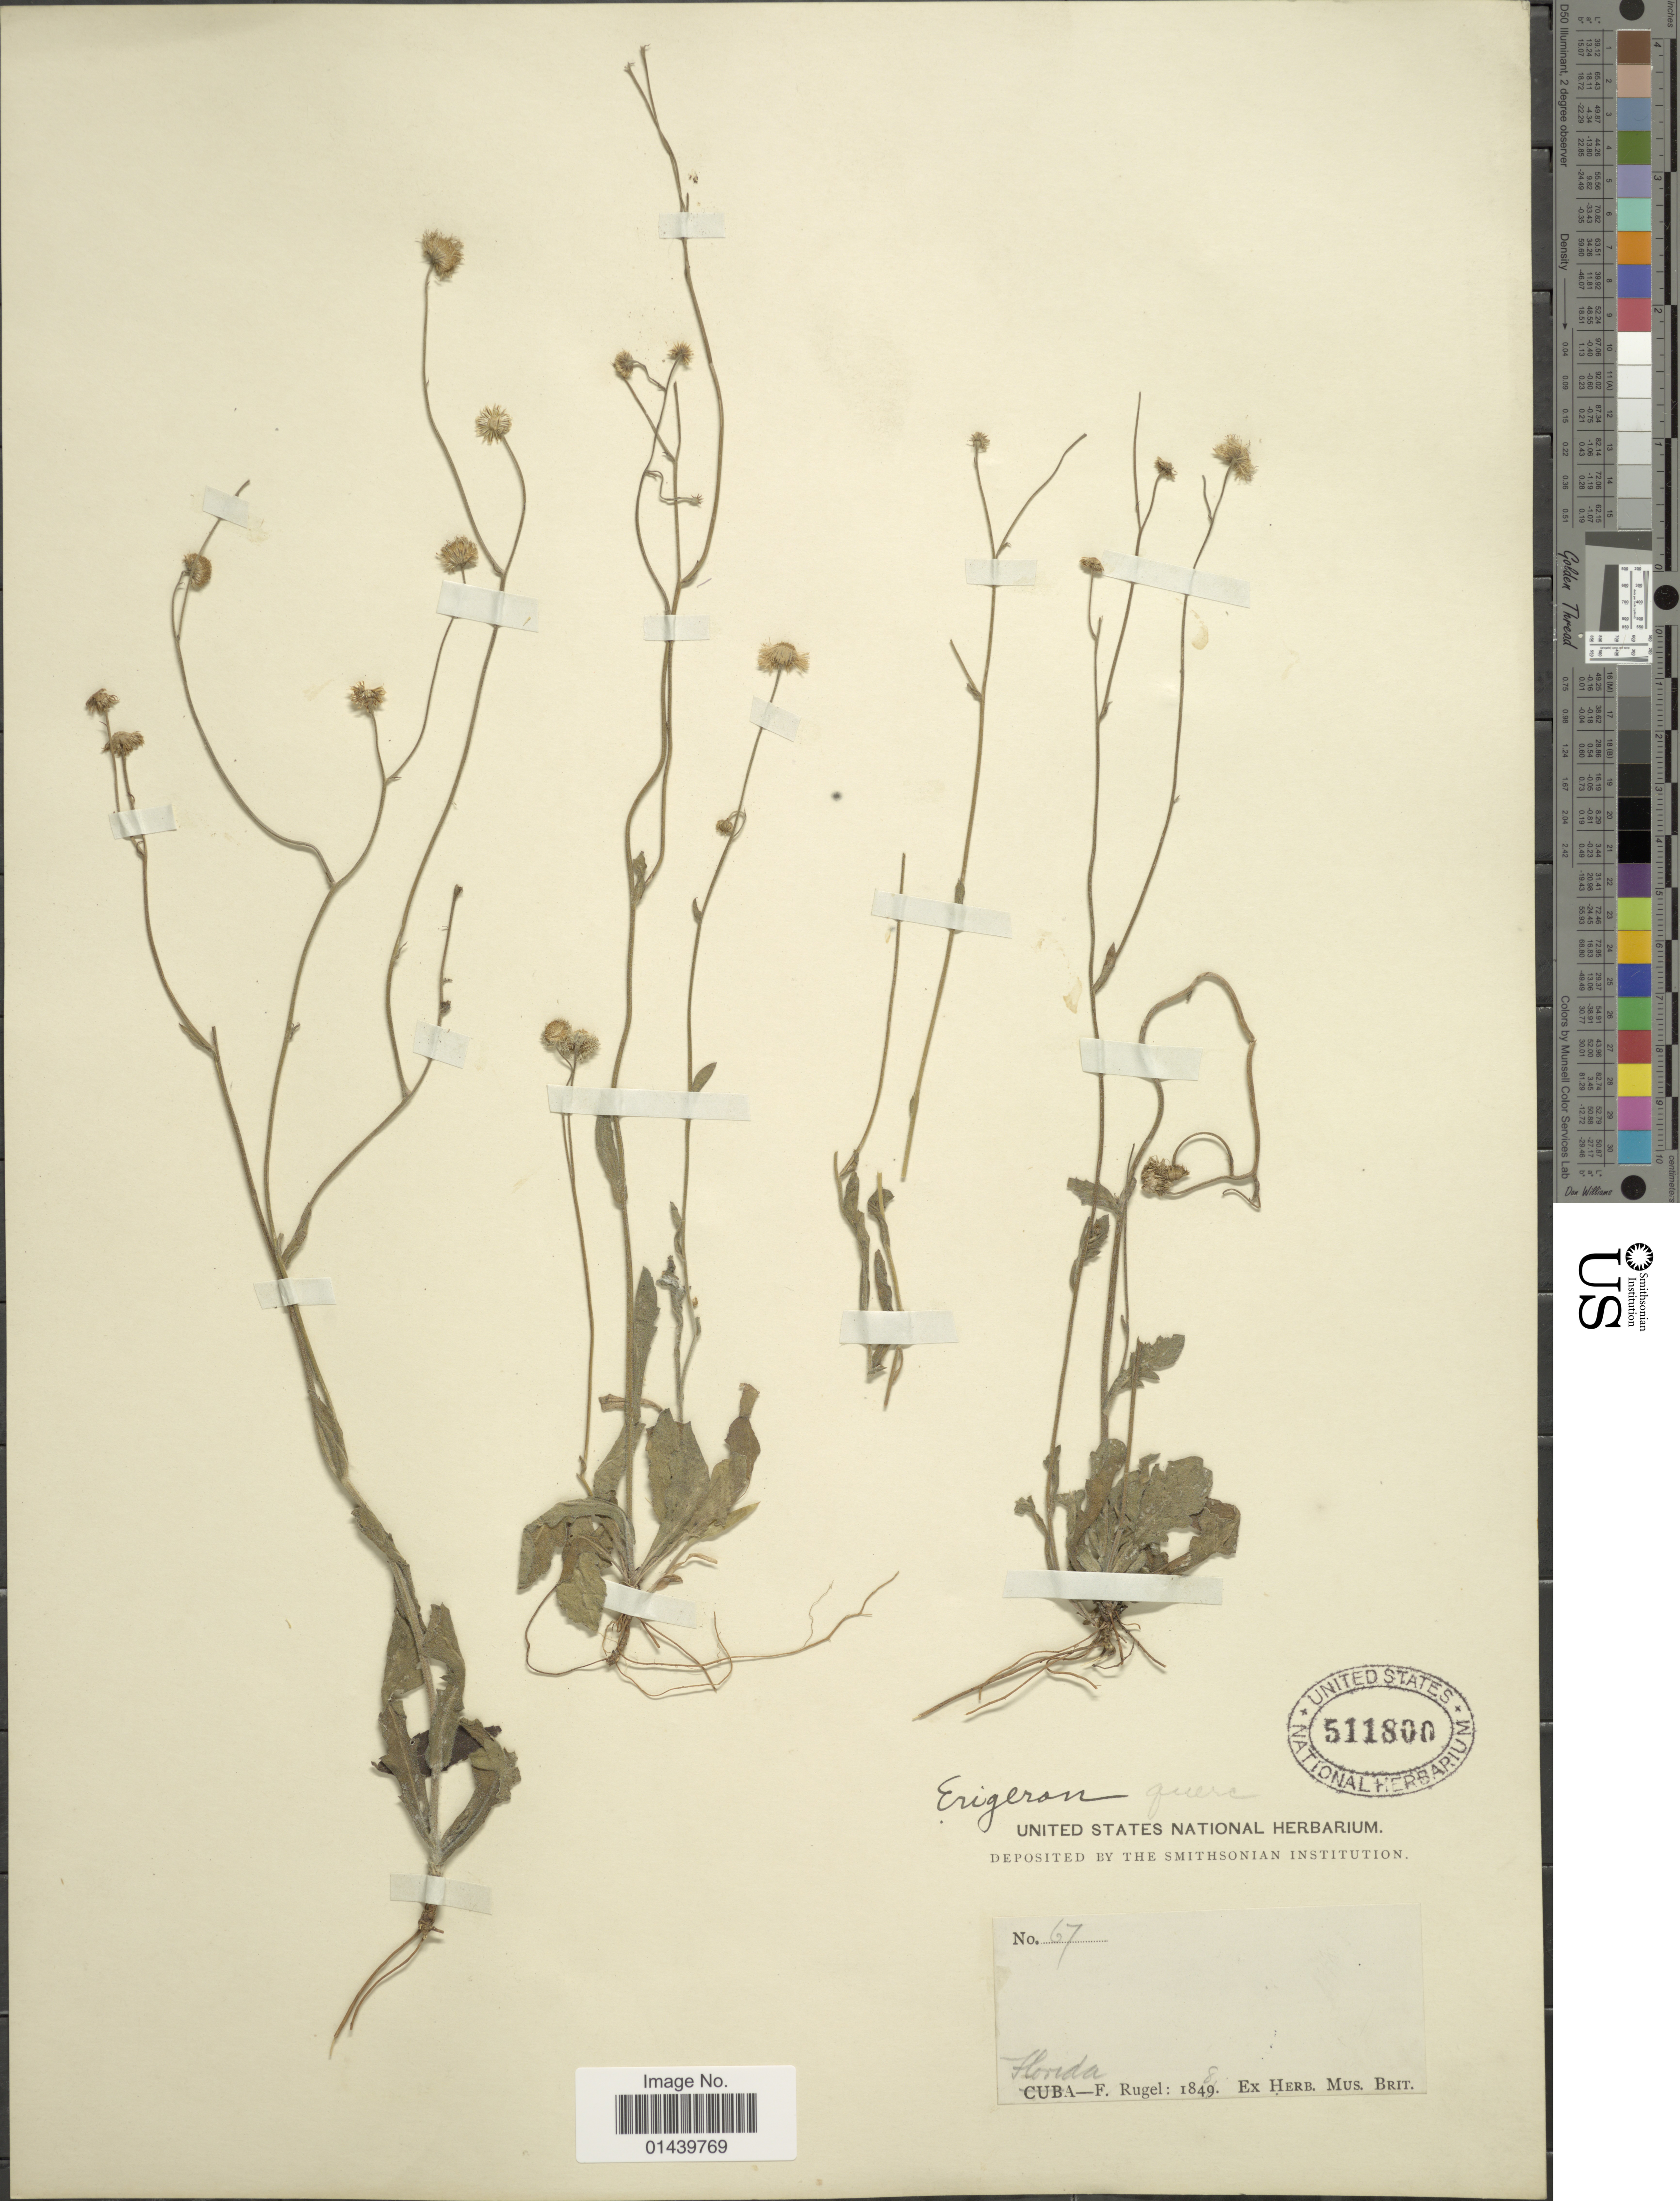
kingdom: Plantae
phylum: Tracheophyta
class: Magnoliopsida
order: Asterales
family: Asteraceae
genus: Erigeron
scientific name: Erigeron quercifolius Lam.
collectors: F. Rugel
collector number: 67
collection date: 1848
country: United States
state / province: Florida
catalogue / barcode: US 511800